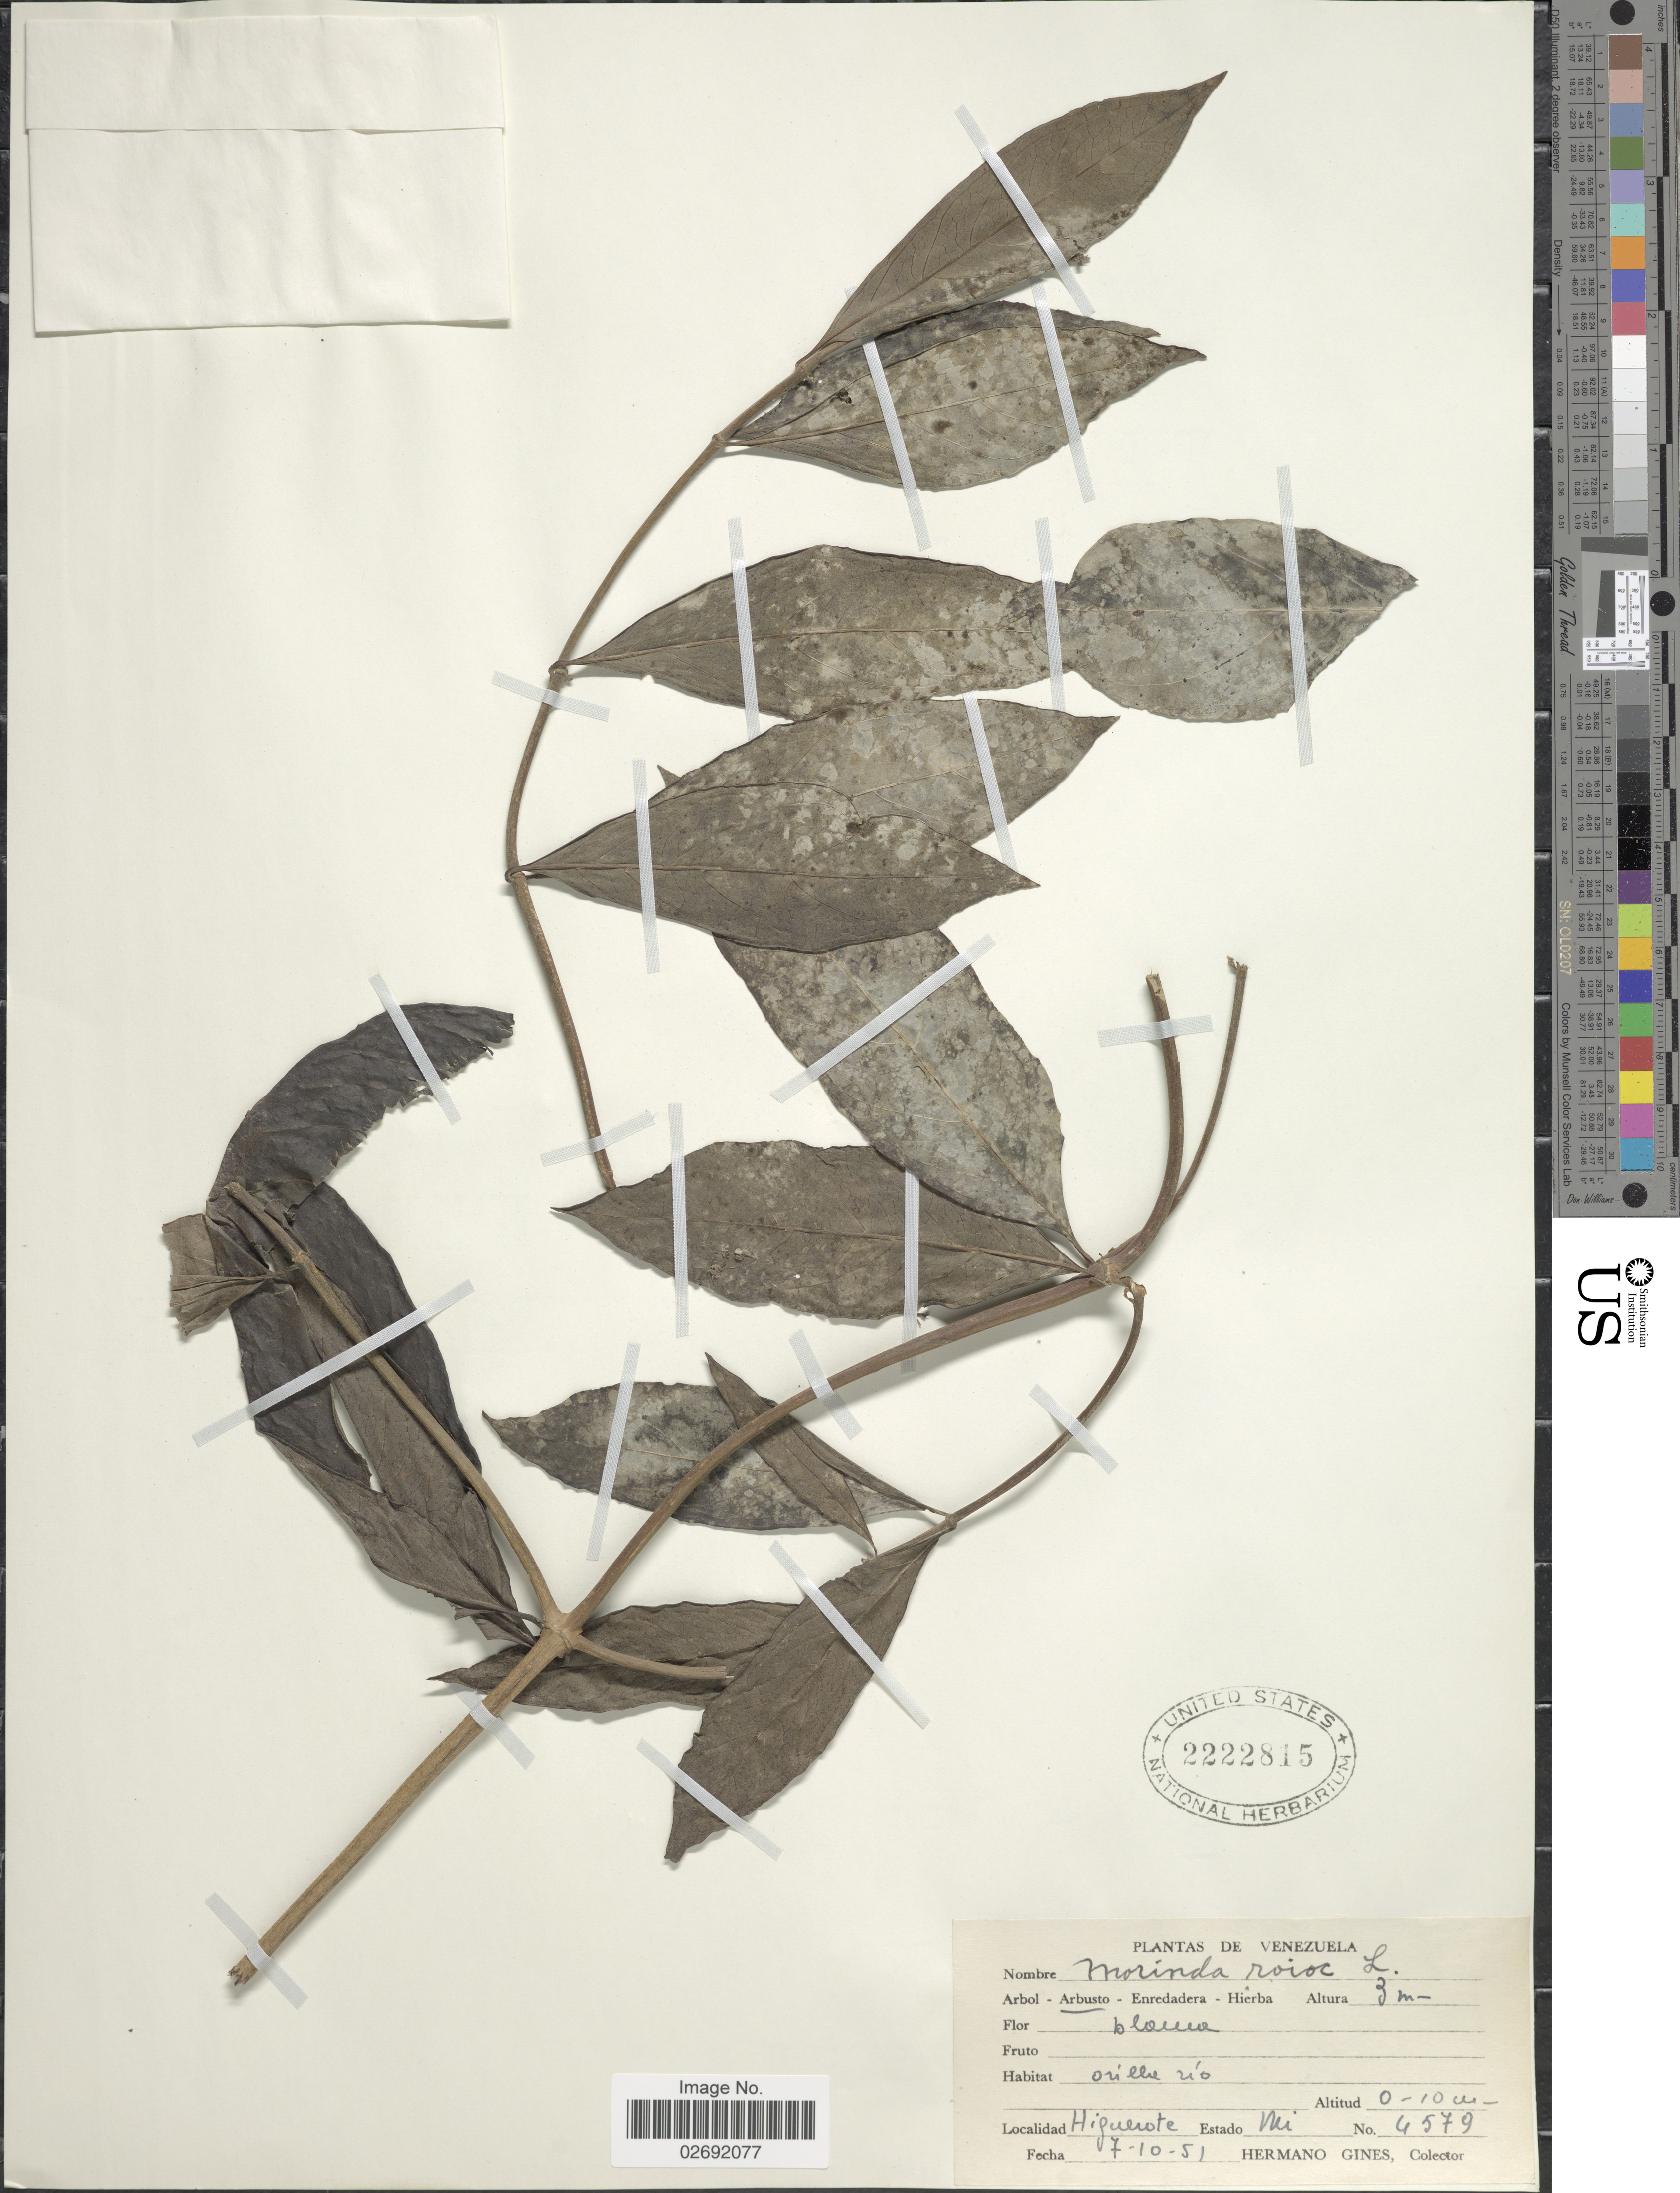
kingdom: Plantae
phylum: Tracheophyta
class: Magnoliopsida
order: Gentianales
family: Rubiaceae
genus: Morinda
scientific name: Morinda royoc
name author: L.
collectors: Bro. Gines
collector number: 4579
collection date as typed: Transcribed d/m/y: 7/10/51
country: Venezuela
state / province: Miranda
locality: Higuerote, Estado Mi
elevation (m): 0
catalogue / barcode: US 2222815